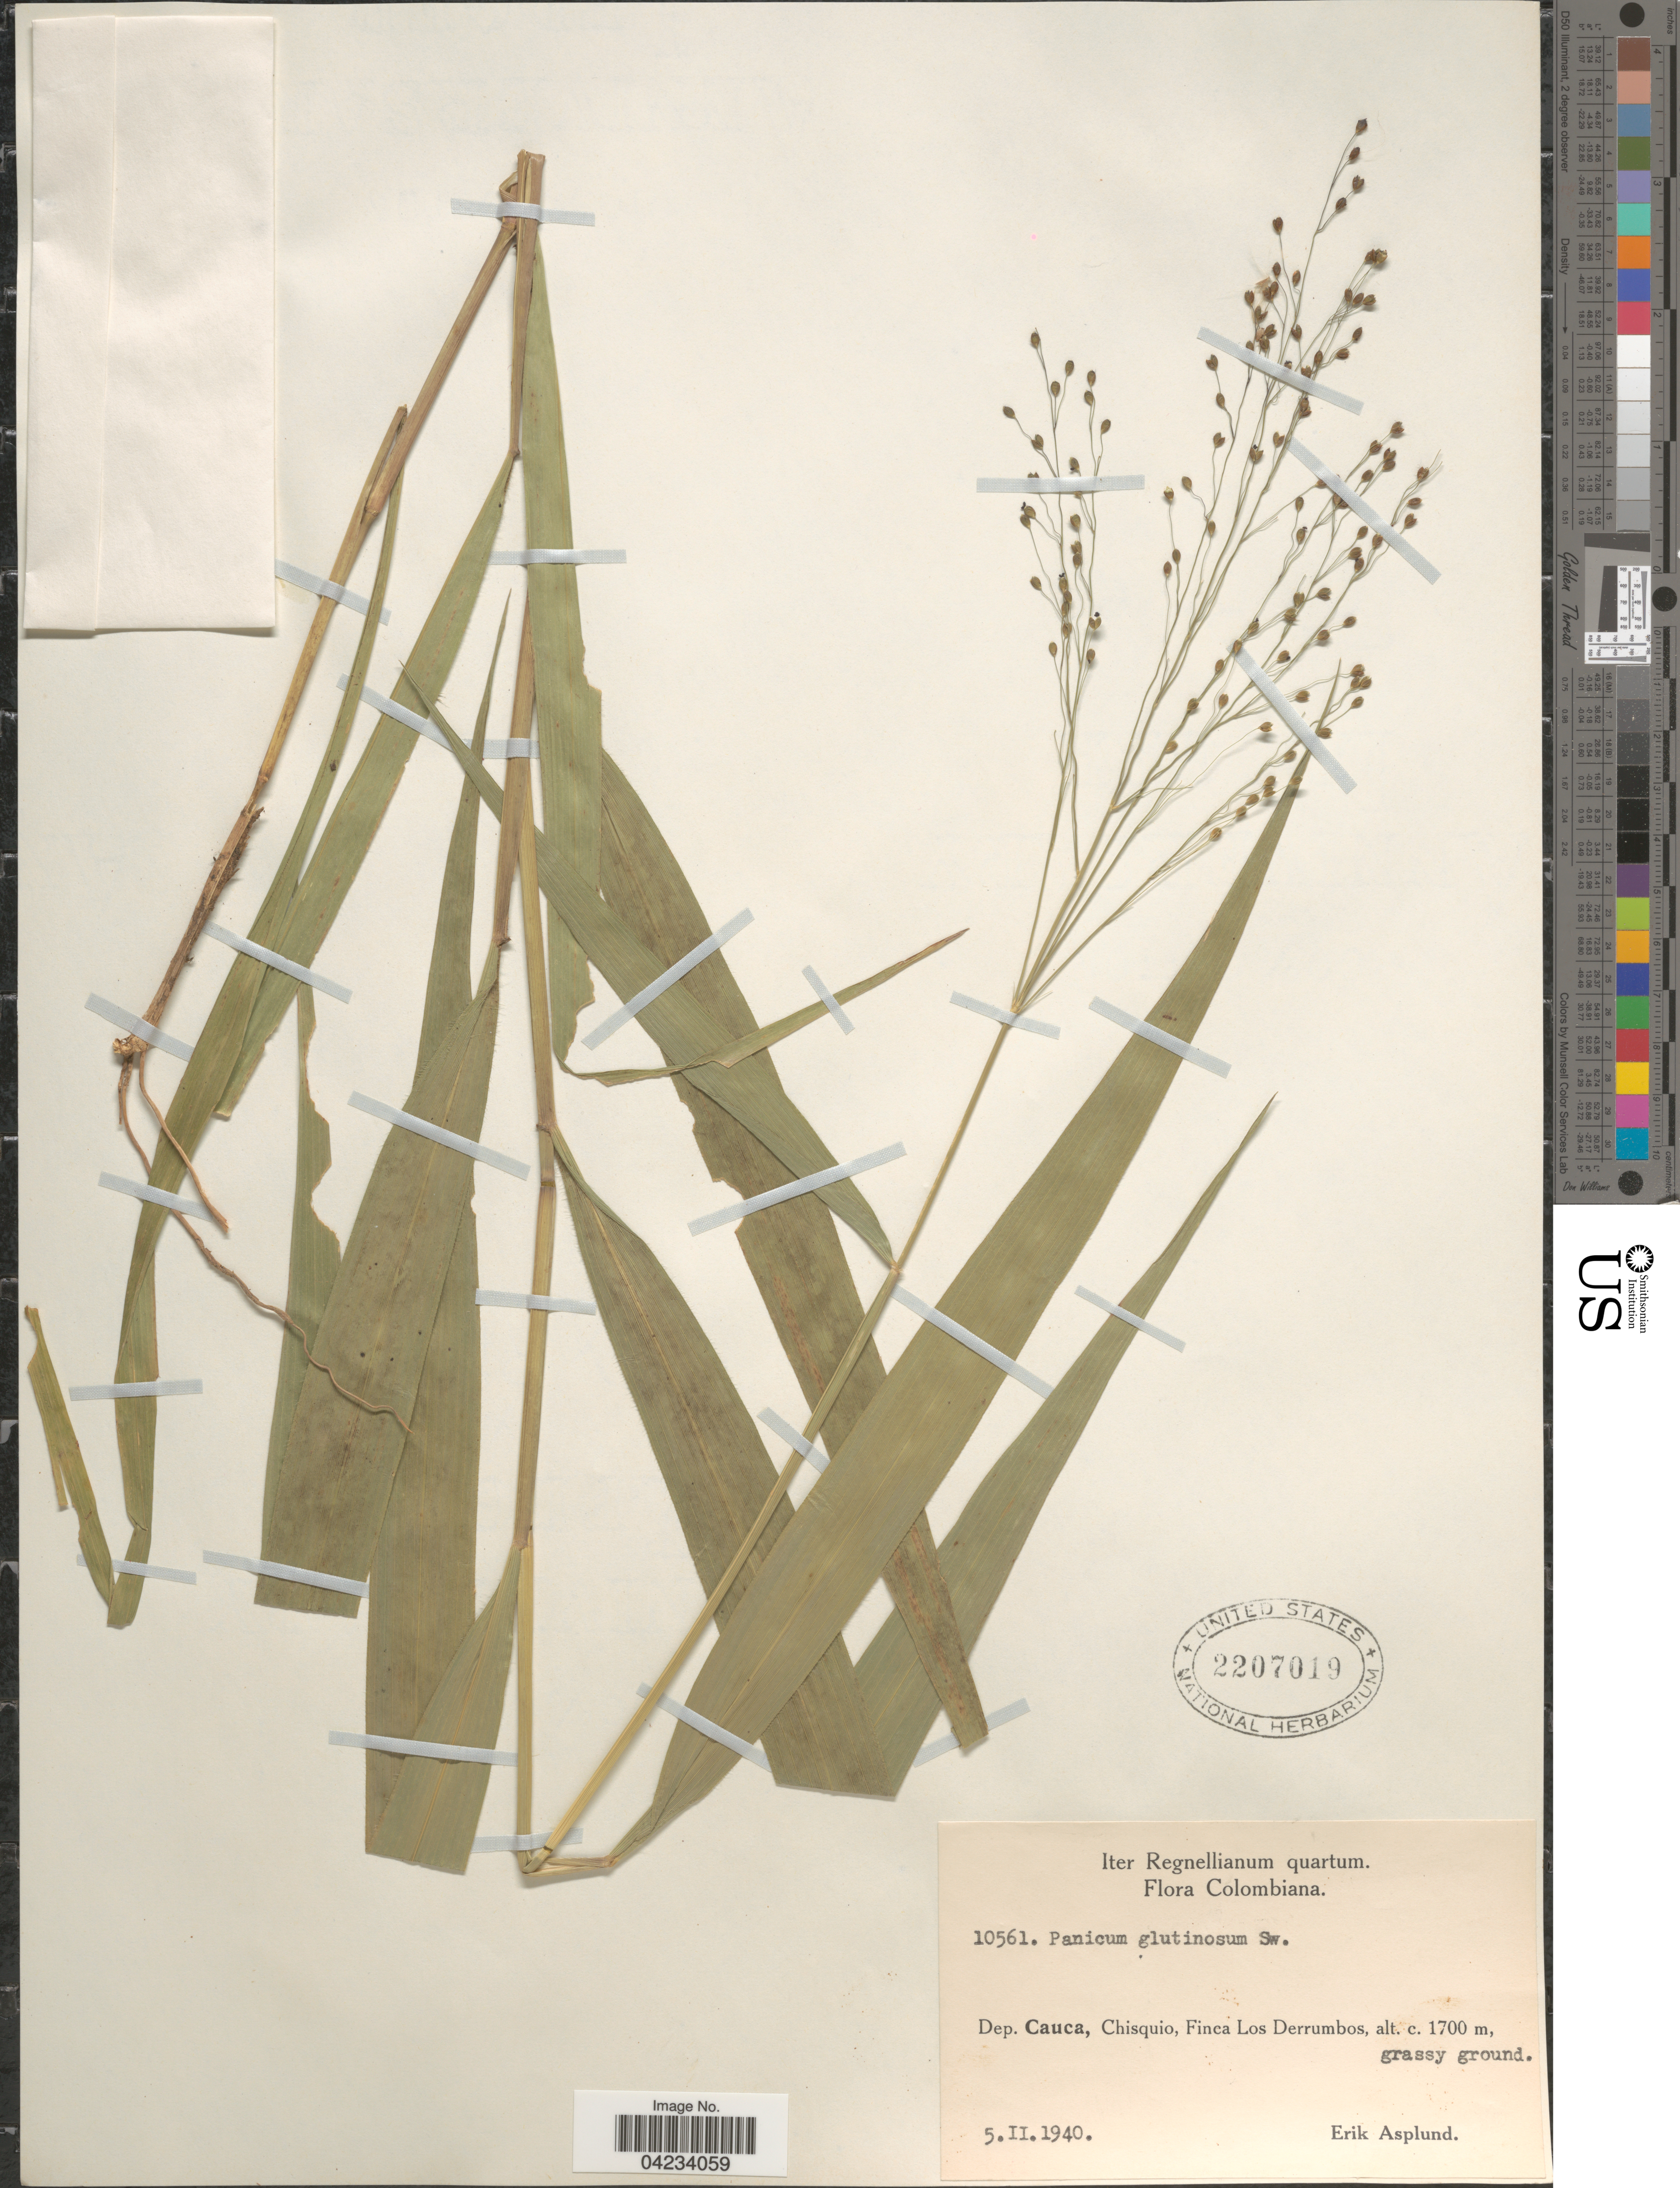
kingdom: Plantae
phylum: Tracheophyta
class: Liliopsida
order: Poales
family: Poaceae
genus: Homolepis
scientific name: Homolepis glutinosa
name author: (Sw.) Zuloaga & Soderstr.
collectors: E. Asplund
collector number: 10561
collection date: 1940-02-05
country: Colombia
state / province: Cauca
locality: Iter Regnellianum quartum. Dep. Cauca, Chisquio, Finca Los Derrumbos.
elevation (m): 1700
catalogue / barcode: US 2207019